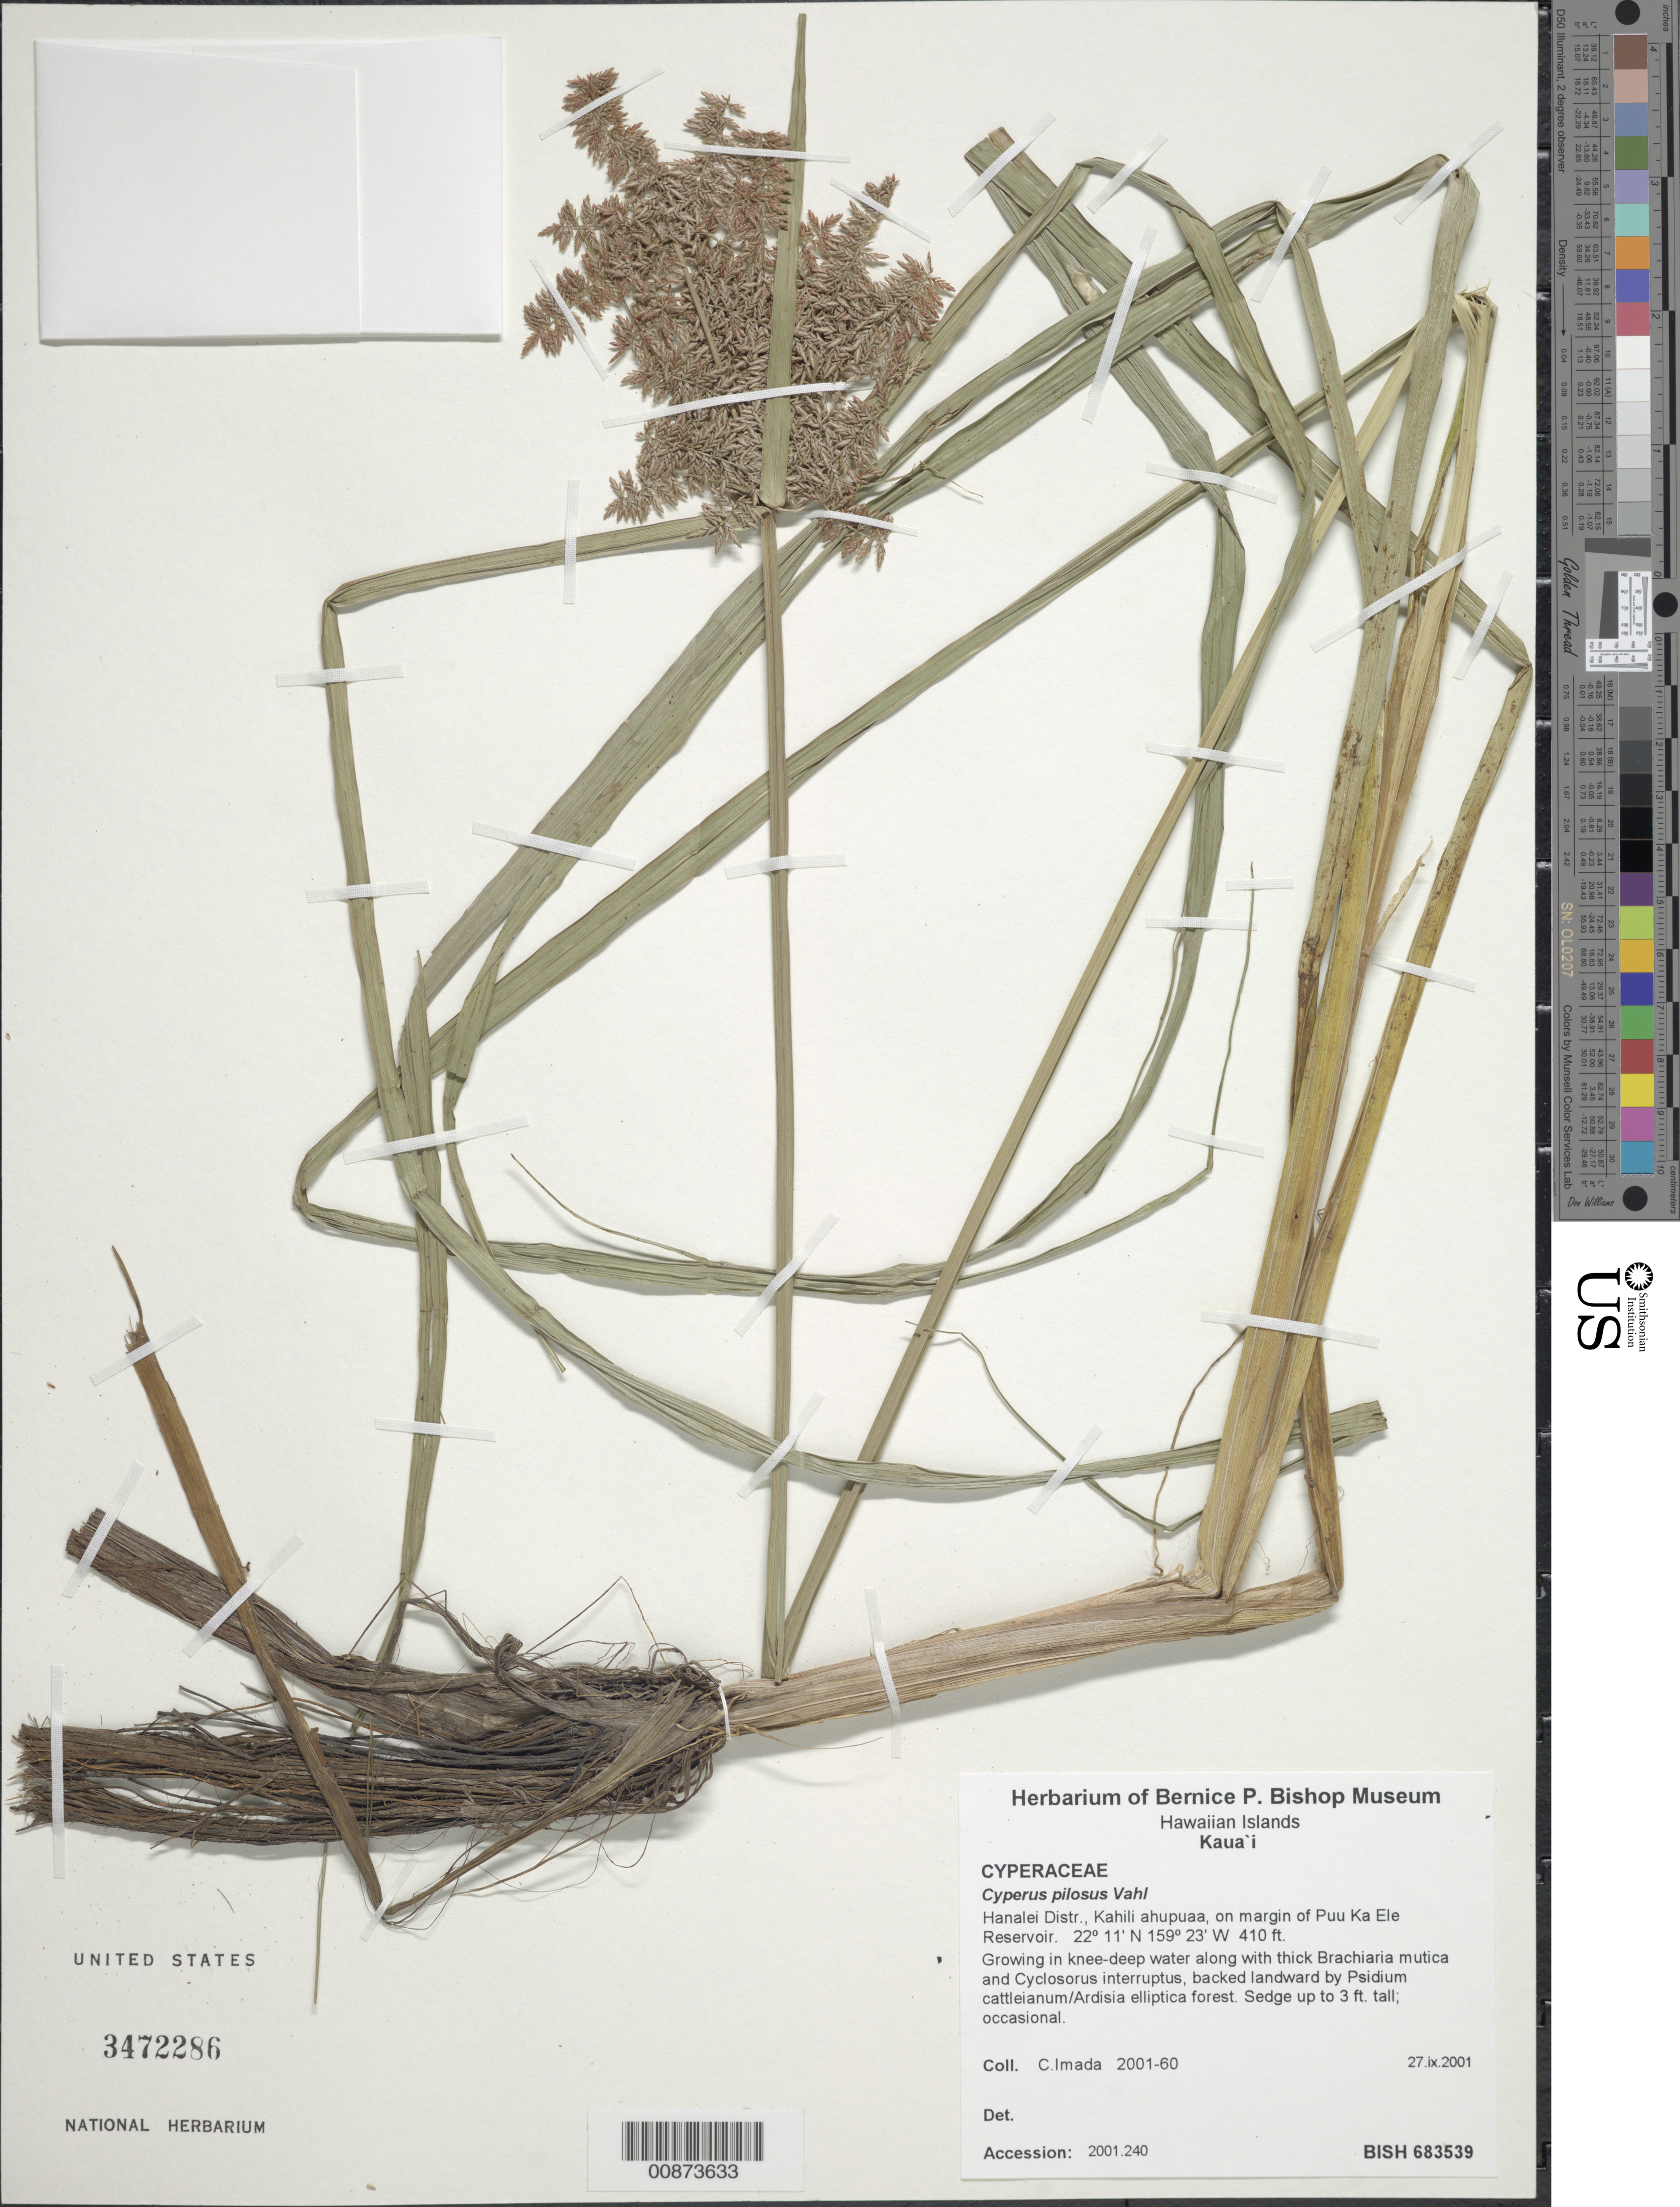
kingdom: Plantae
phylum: Tracheophyta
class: Liliopsida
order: Poales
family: Cyperaceae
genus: Cyperus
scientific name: Cyperus pilosus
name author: Vahl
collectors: C. Imada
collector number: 2001-60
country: United States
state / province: Hawaii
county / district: Kauai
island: Kaua'i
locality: Hanalei District, Kahili ahupuaa, margin of Puu Ka Ele Reservoir.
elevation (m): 125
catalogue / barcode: US 34772286